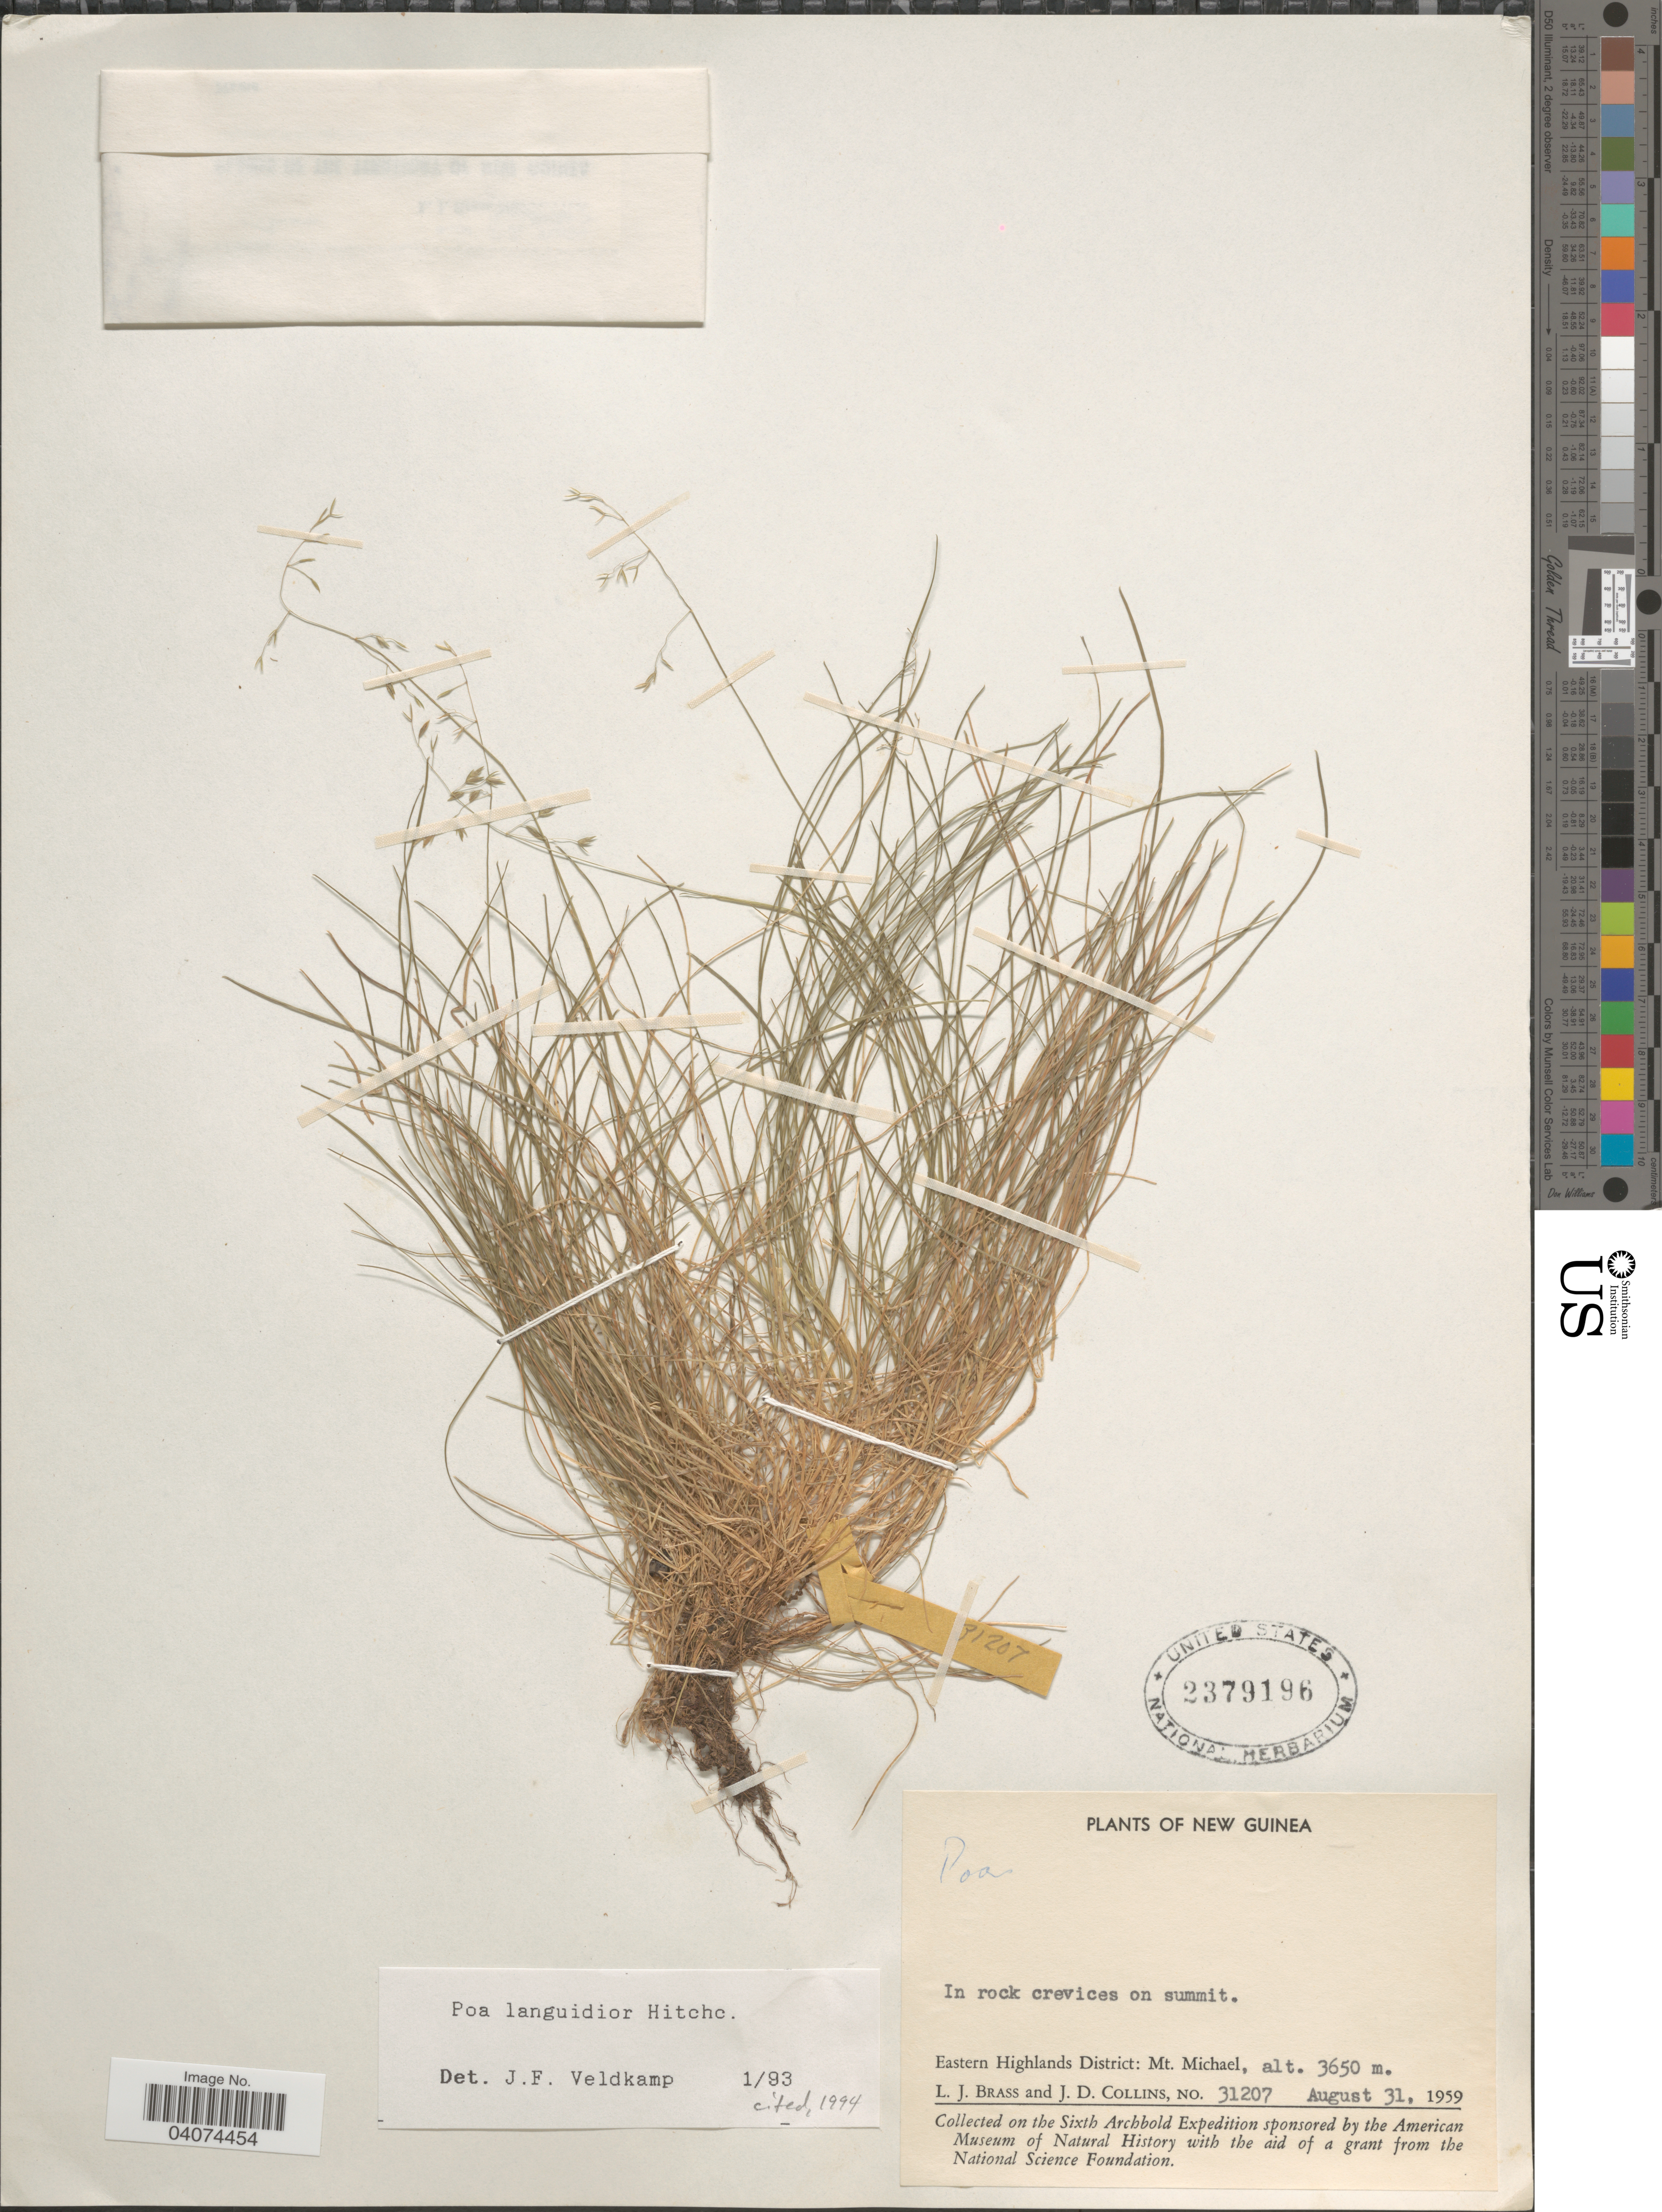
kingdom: Plantae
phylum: Tracheophyta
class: Liliopsida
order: Poales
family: Poaceae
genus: Poa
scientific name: Poa languidior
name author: Hitchc.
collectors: L. J. Brass & J. Collins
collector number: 31207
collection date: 1959-08-31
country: Papua New Guinea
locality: New Guinea. In rock crevices on summit. Eastern Highlands District: Mt. Michael. The Sixth Archbold Expedition.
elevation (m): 3650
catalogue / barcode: US 2379196